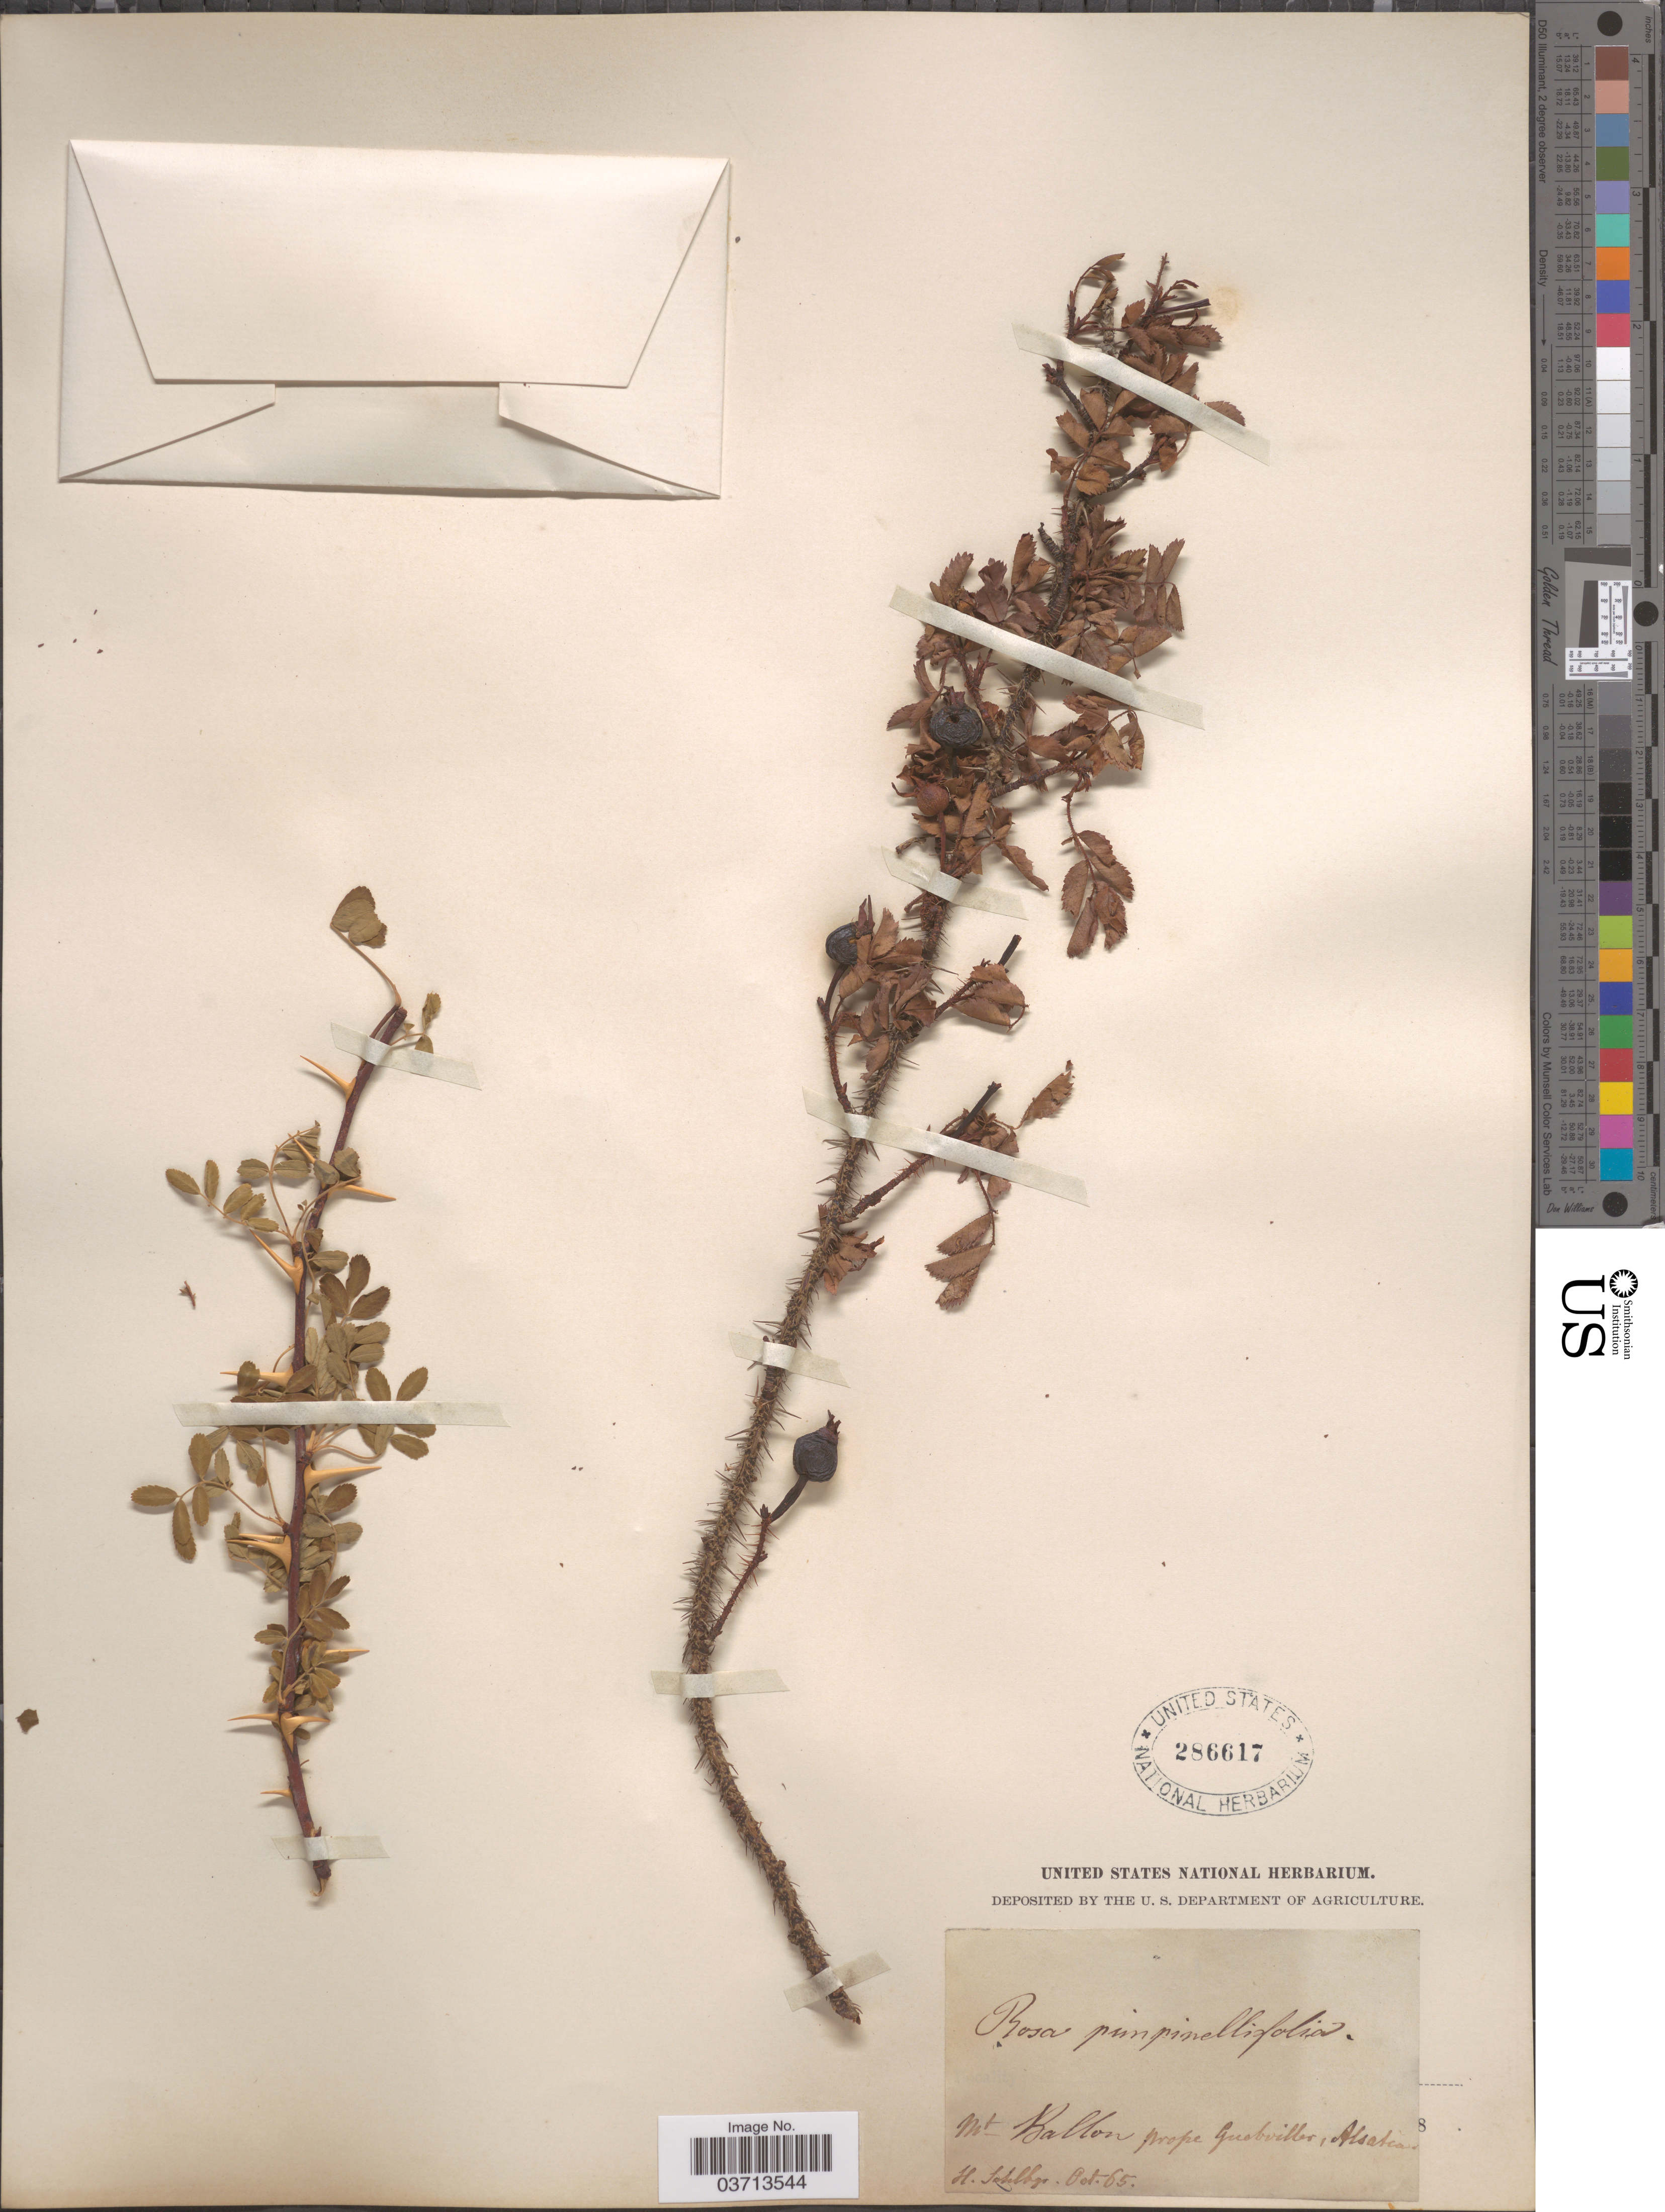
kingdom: Plantae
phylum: Tracheophyta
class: Magnoliopsida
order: Rosales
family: Rosaceae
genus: Rosa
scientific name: Rosa pimpinellifolia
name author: L.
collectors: H. Schlbgr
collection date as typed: Transcribed d/m/y: /10/65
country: France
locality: Mt Ballon prope Guebviller, Alsatia.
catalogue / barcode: US 286617